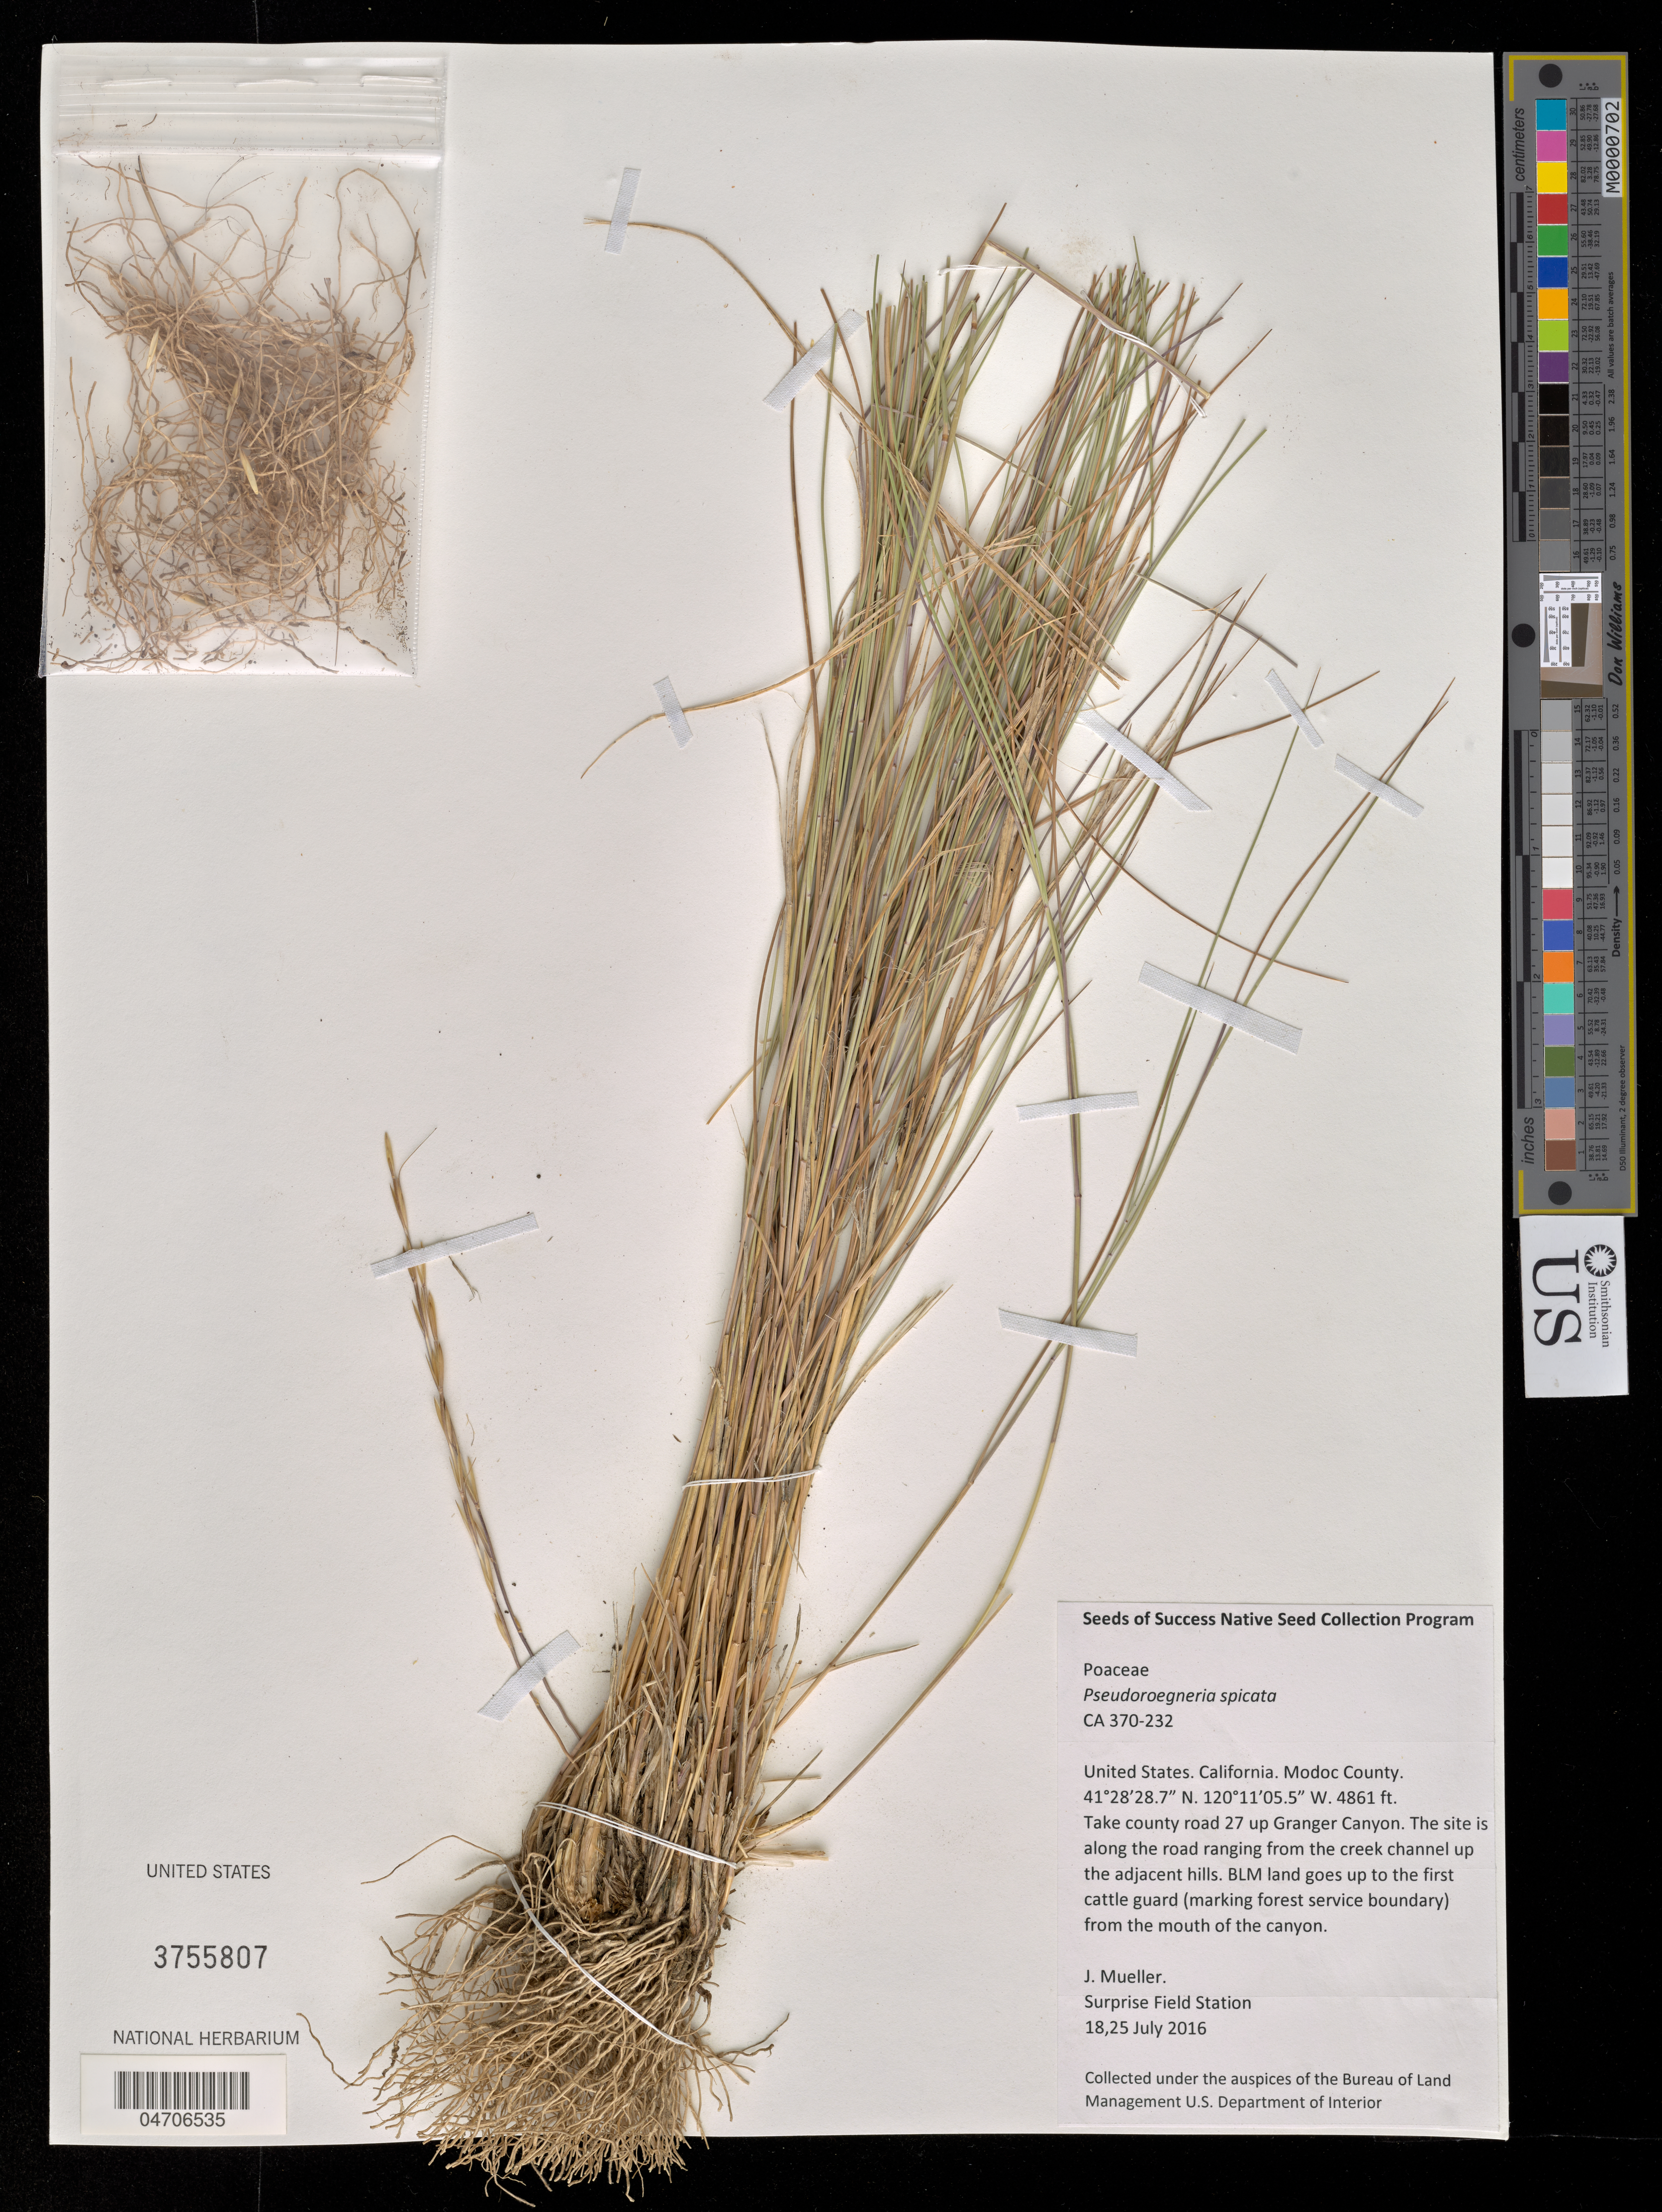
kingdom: Plantae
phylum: Tracheophyta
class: Liliopsida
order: Poales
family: Poaceae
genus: Pseudoroegneria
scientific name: Pseudoroegneria spicata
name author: (Pursh) Á. Löve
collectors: J. Mueller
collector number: CA370-232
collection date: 2016-07-18/2016-07-25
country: United States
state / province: California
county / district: Modoc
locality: Modoc County. Take county road 27 up Granger Canyon. The site is along the road ranging from the creek channel up the adjacent hills. BLM land goes up to the first cattle guard (marking forest service boundary) from the mouth of the canyon.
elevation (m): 1482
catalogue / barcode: US 3755807